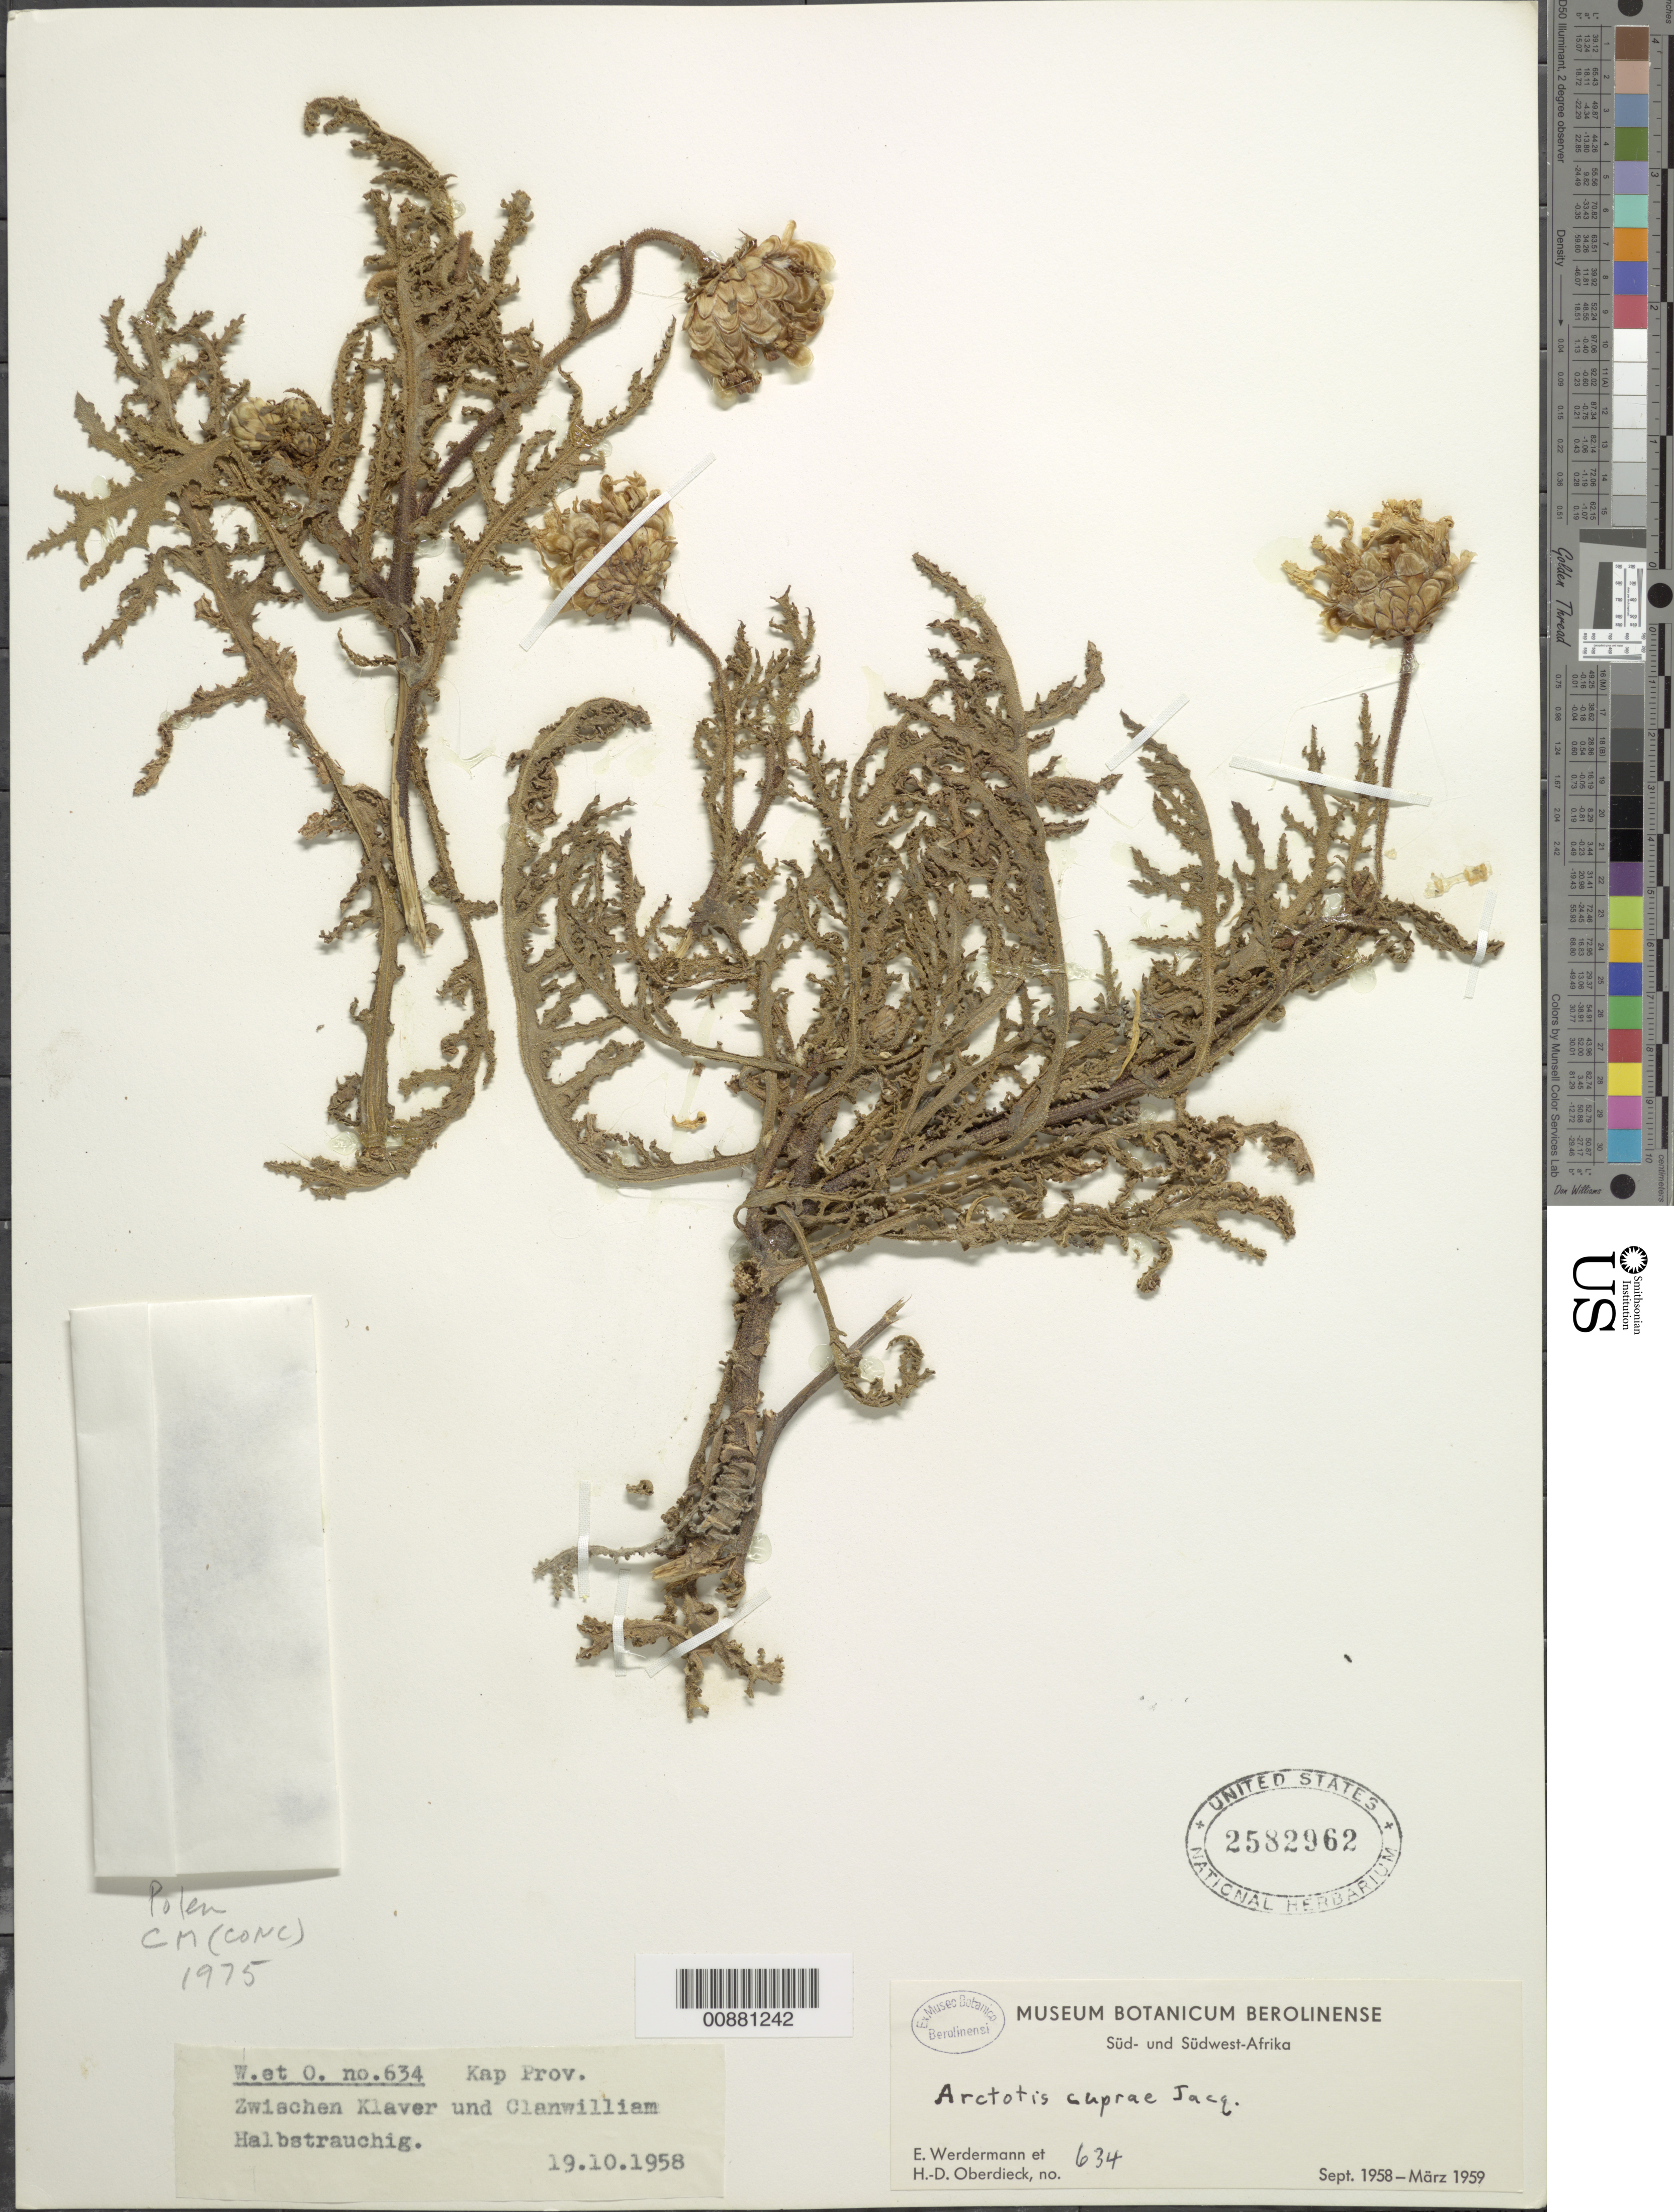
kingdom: Plantae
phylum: Tracheophyta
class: Magnoliopsida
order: Asterales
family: Asteraceae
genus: Arctotis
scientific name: Arctotis cuprae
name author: Jacq.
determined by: Polen, --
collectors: E. Werdermann & H. Oberdieck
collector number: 634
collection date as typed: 19 October 1958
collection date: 1958-10-19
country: South Africa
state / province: Western Cape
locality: Zwischen Klaver and Clanwilliam Halbstrauchig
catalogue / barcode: US 2582962